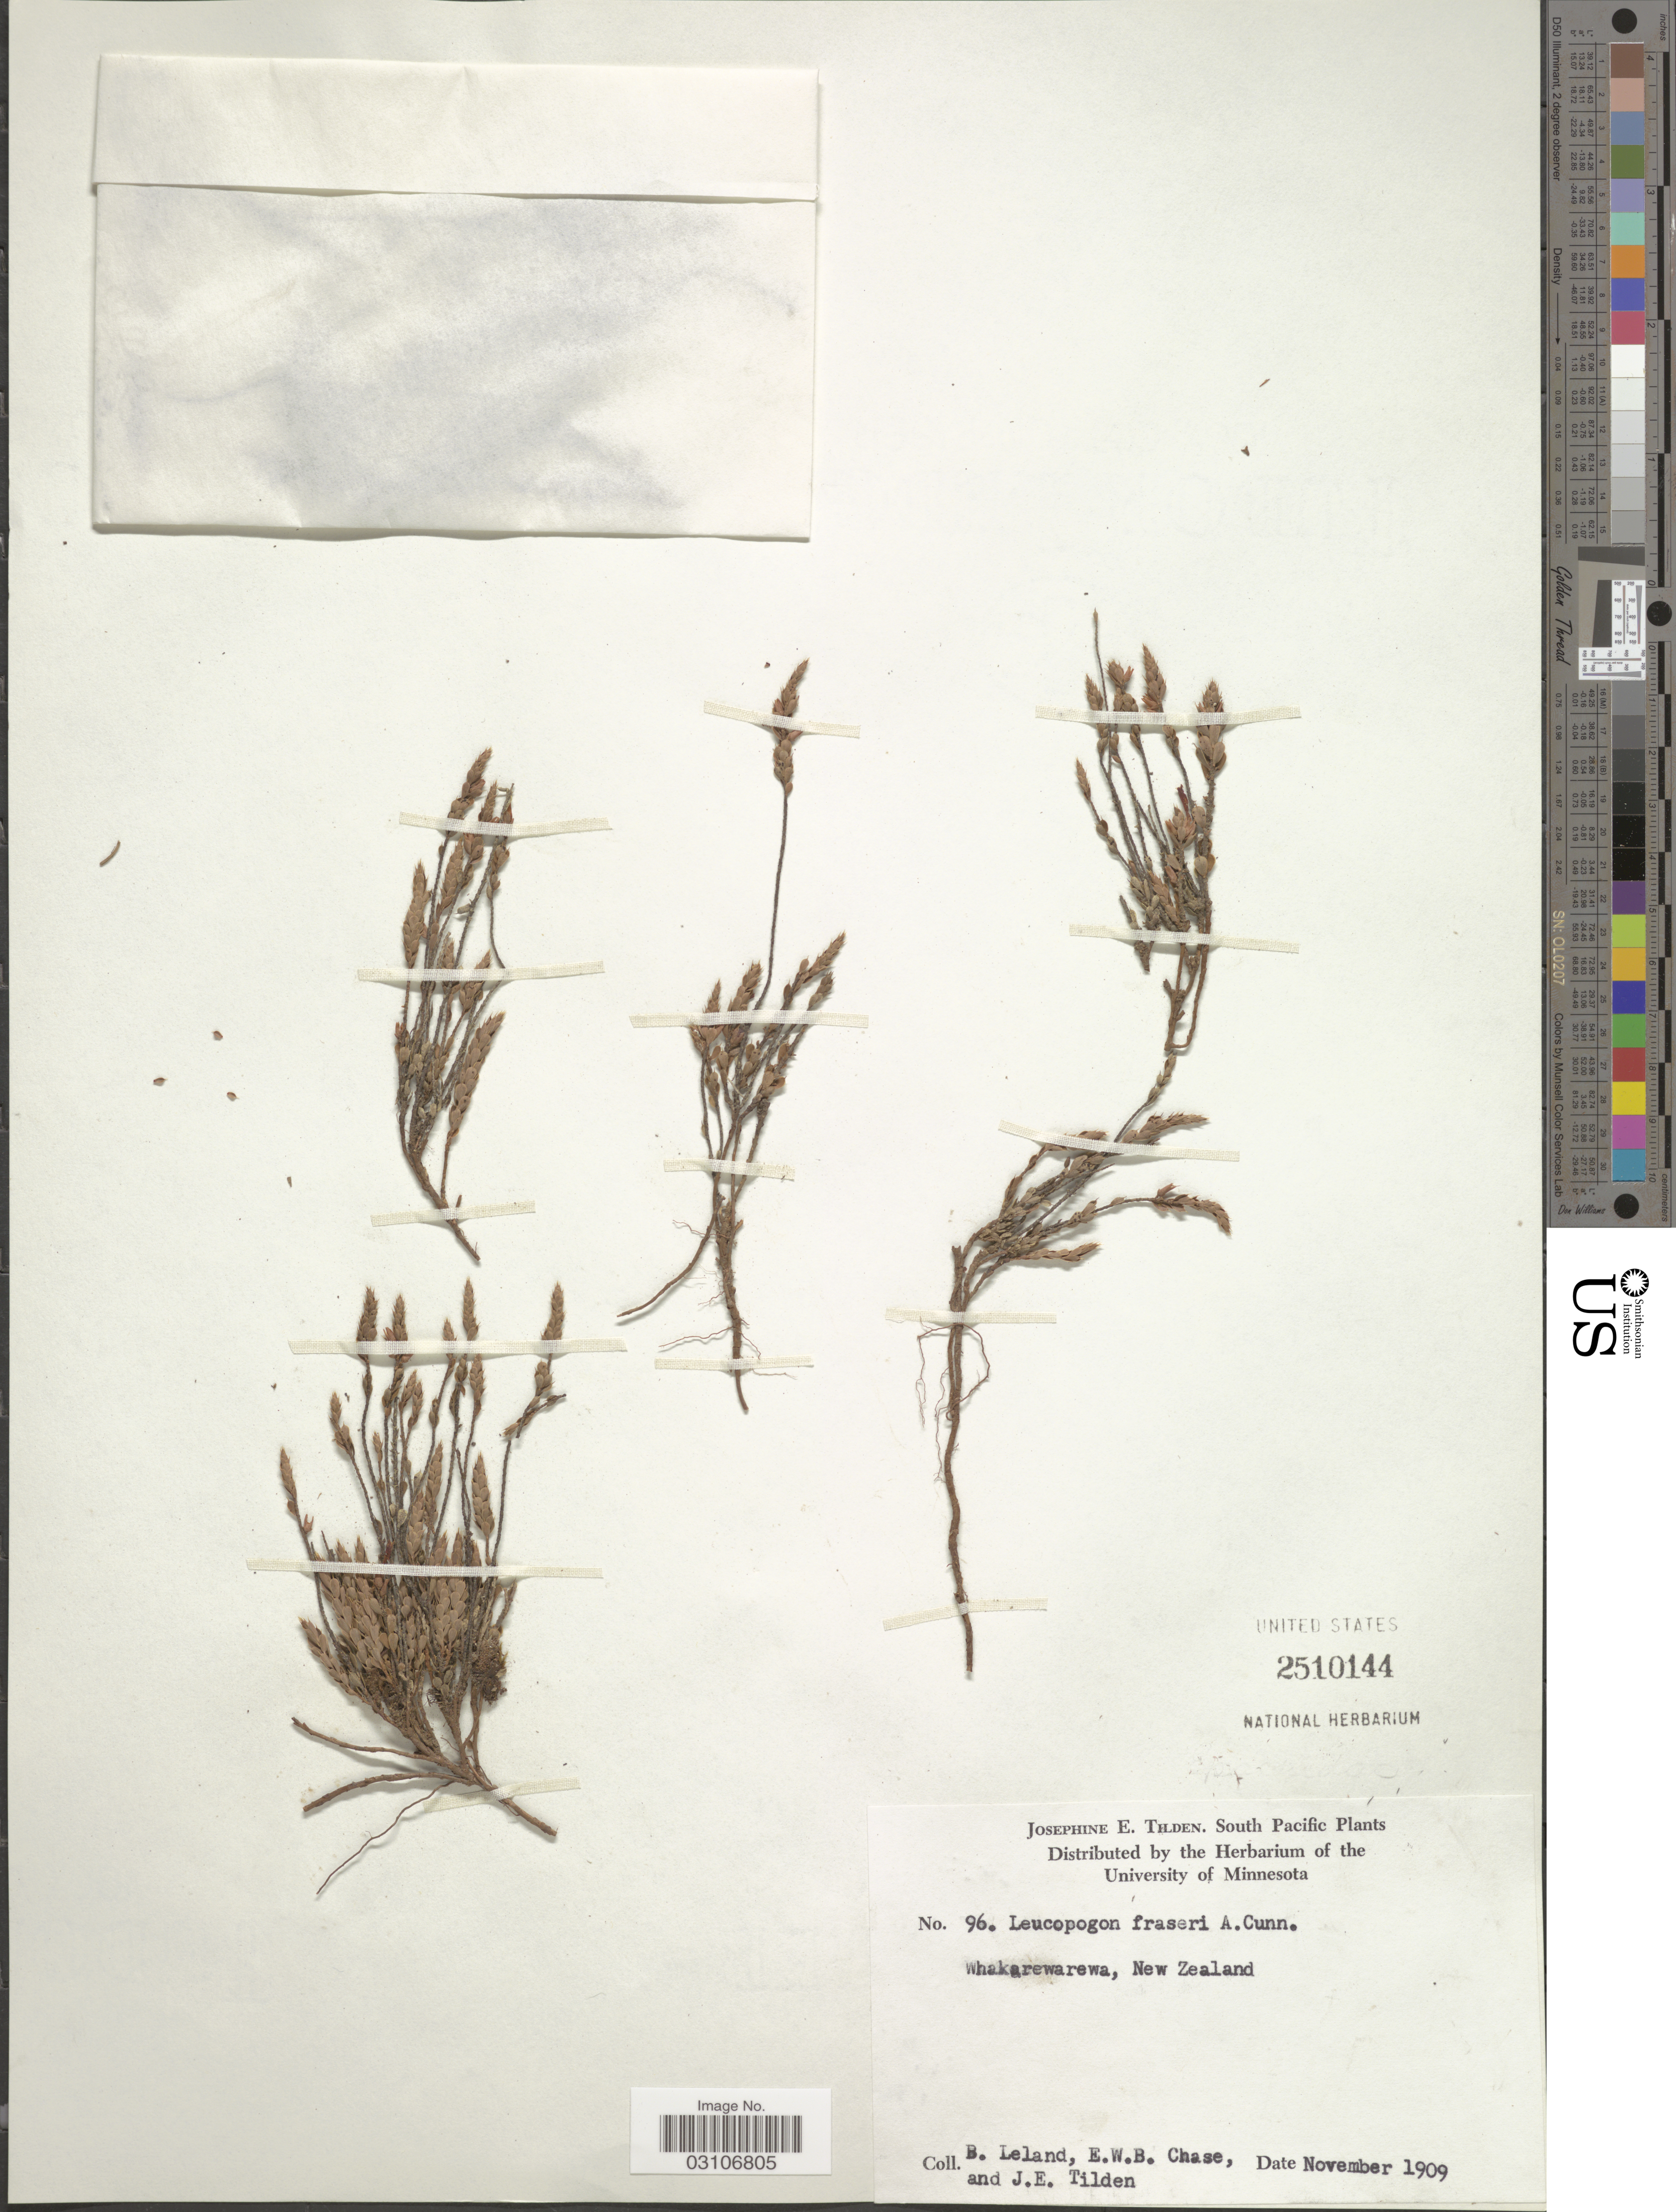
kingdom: Plantae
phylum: Tracheophyta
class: Magnoliopsida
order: Ericales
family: Ericaceae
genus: Leucopogon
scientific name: Leucopogon fraseri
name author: A. Cunn.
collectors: B. Leland, E. W. Chase & J. E. Tilden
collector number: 96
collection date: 1909-11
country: New Zealand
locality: Whakarewarewa.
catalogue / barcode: US 2510144